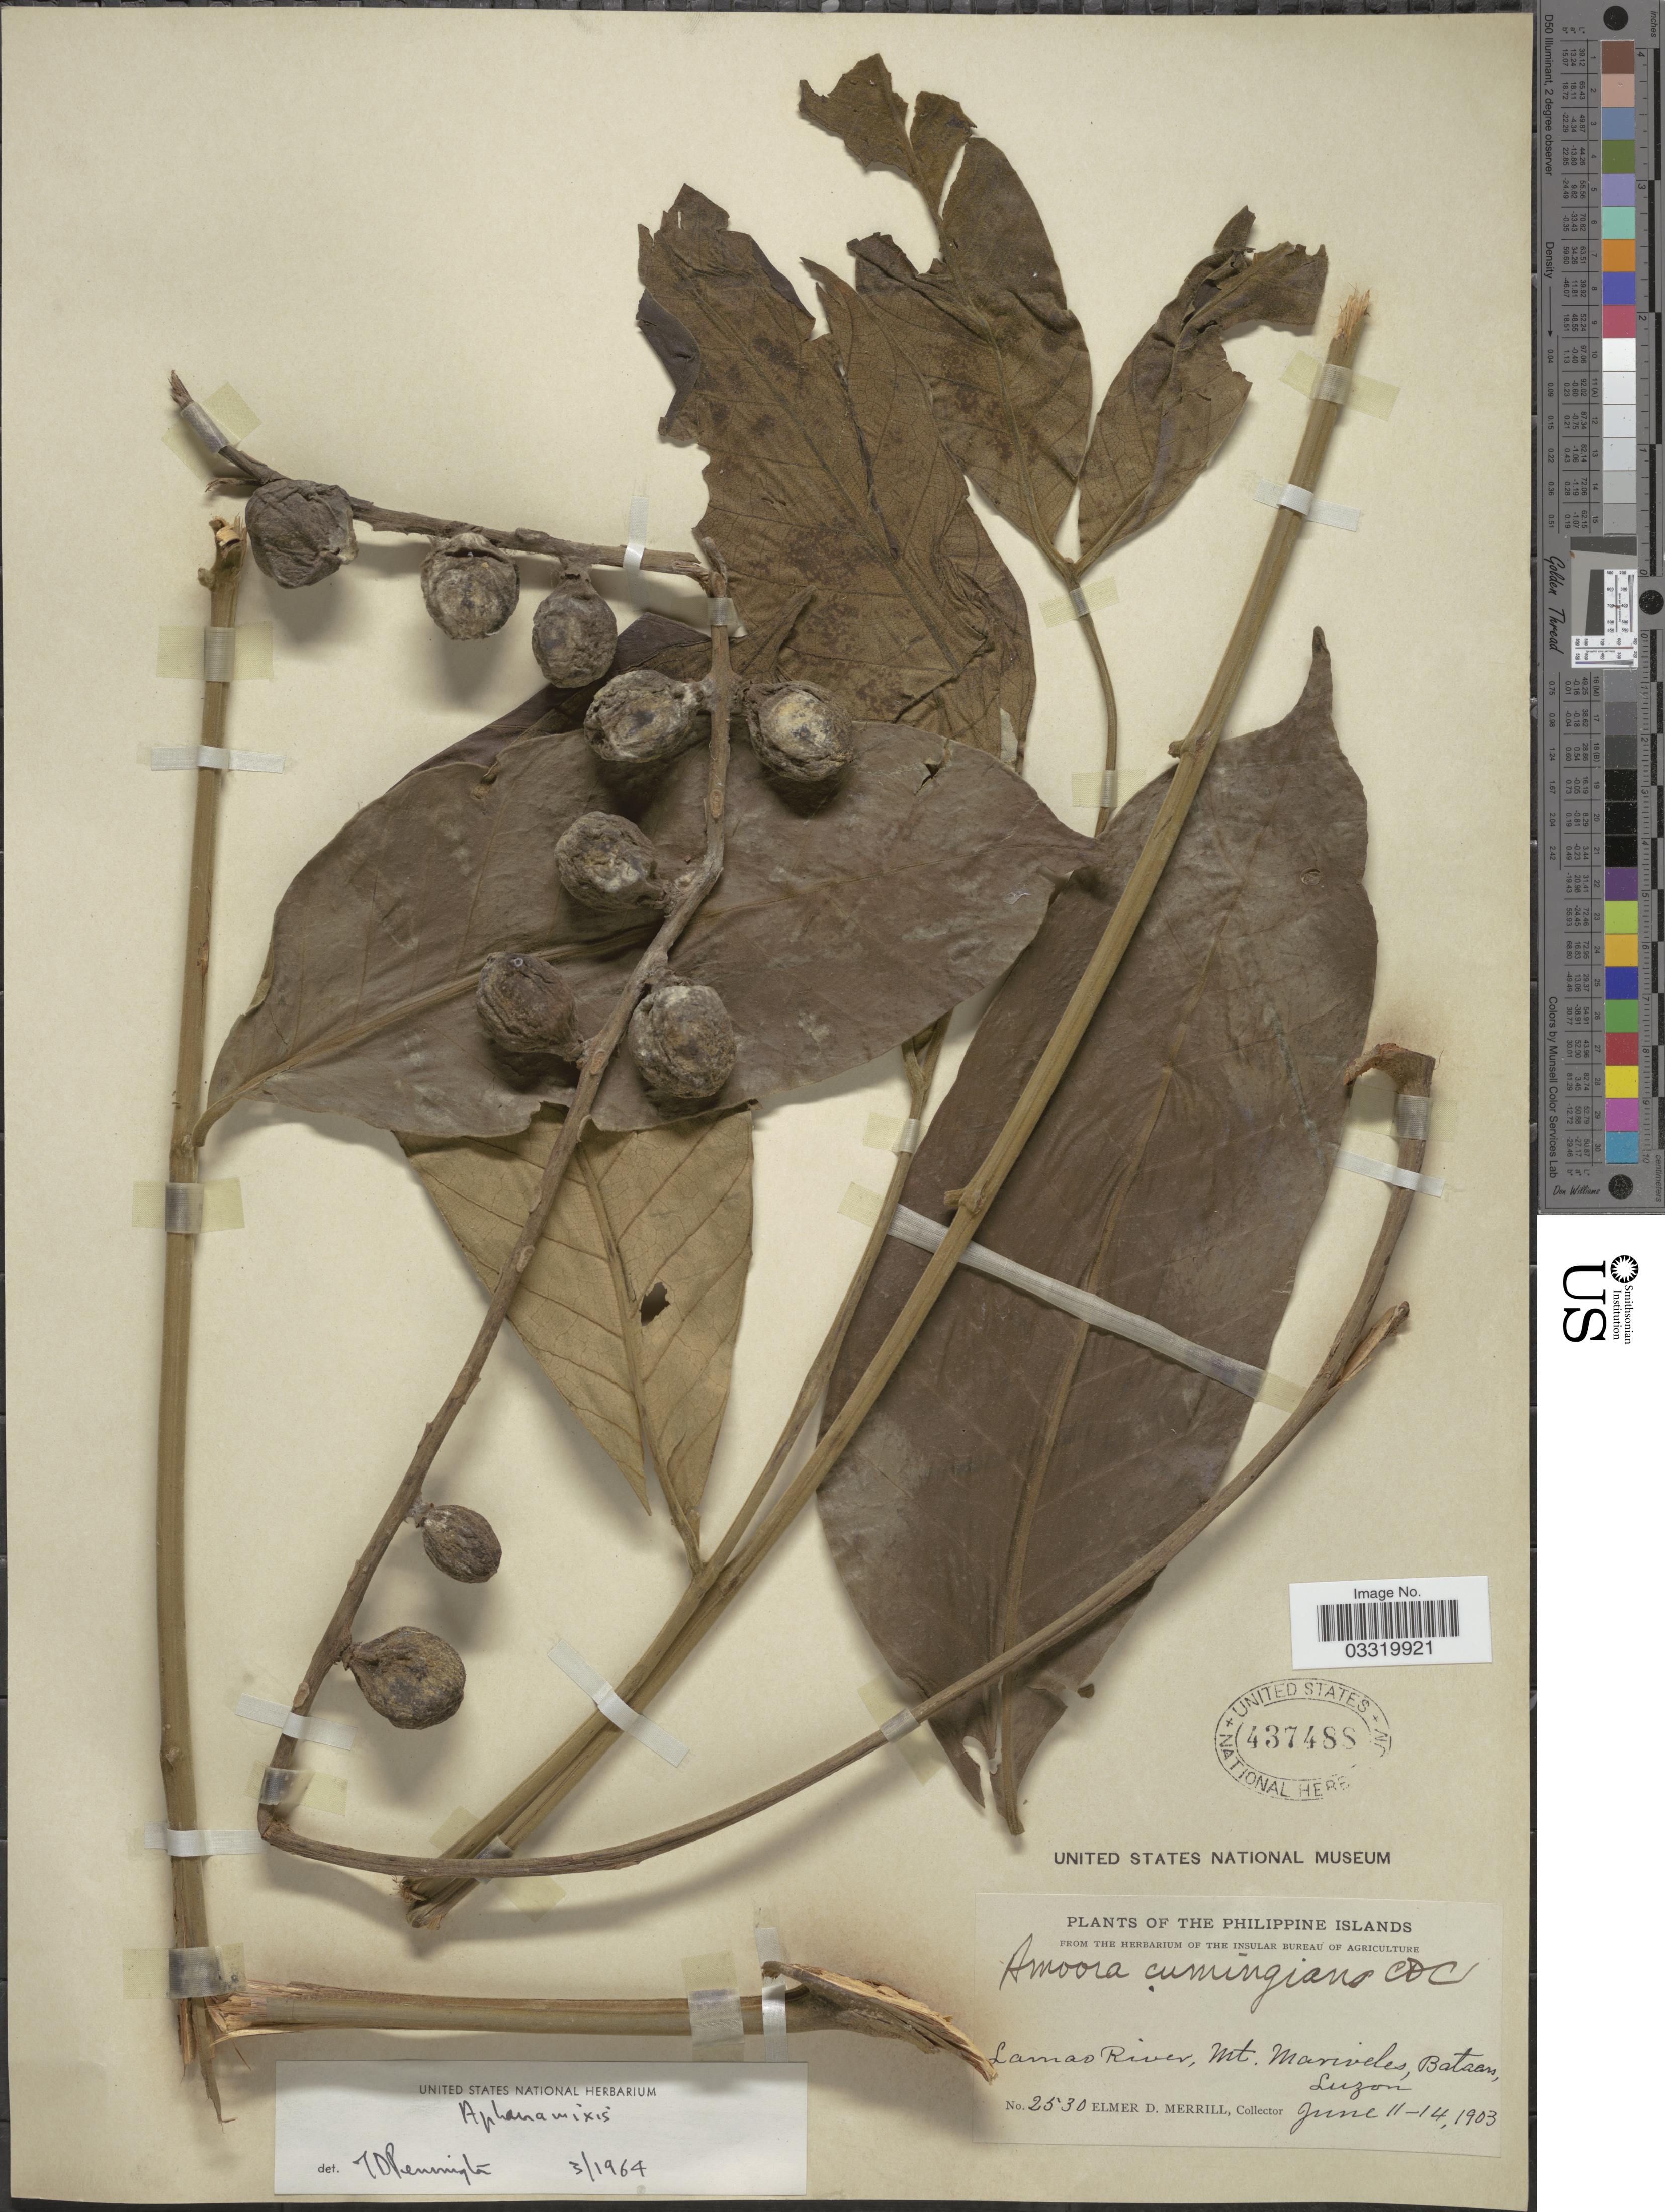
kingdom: Plantae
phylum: Tracheophyta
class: Magnoliopsida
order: Sapindales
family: Meliaceae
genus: Aphanamixis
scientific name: Aphanamixis polystachya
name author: (Wall.) R. Parker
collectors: E. D. Merrill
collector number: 2530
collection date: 1903-06-11/1903-06-14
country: Philippines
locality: Lamao River, Mt. Mariveles, Bataan, Luzon.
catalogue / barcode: US 437488